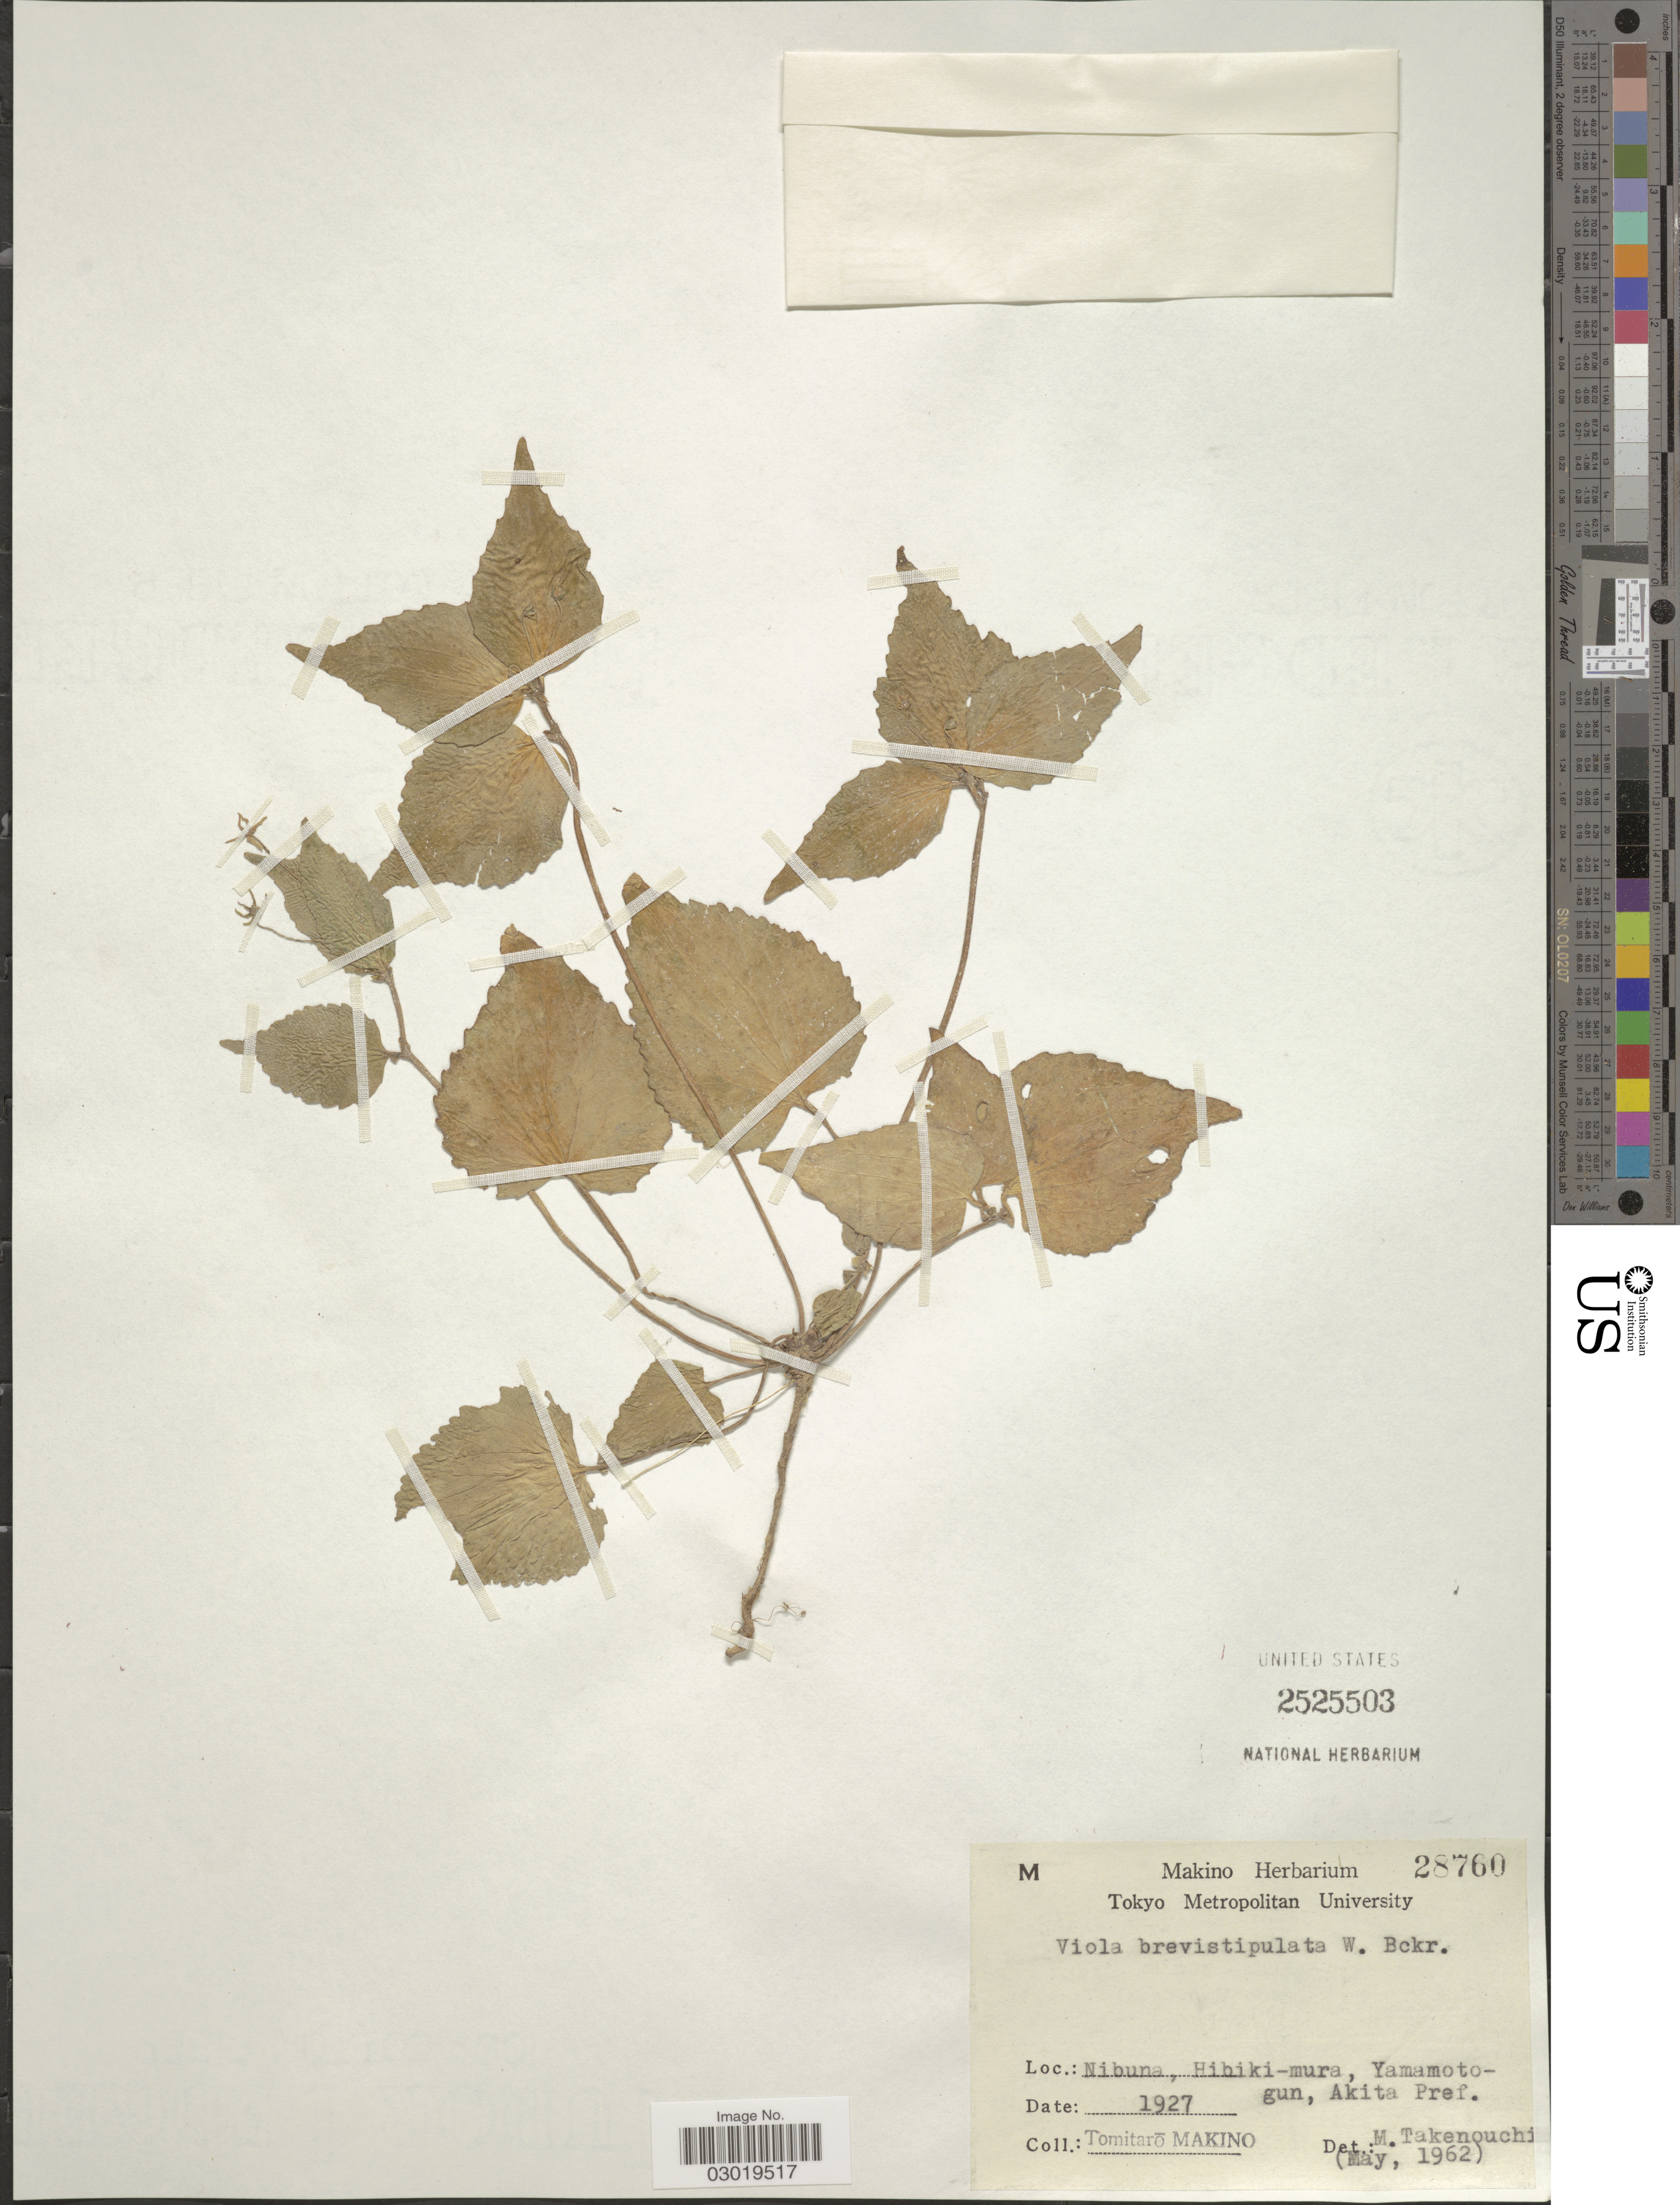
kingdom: Plantae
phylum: Tracheophyta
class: Magnoliopsida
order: Malpighiales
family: Violaceae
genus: Viola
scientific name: Viola brevistipulata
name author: (Franch. & Sav.) W. Becker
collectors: T. Makino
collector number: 28760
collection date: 1927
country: Japan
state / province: Akita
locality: Nibuna, Hibiki-mura, Yamamoto-gun, Akita Pref.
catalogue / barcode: US 2525503